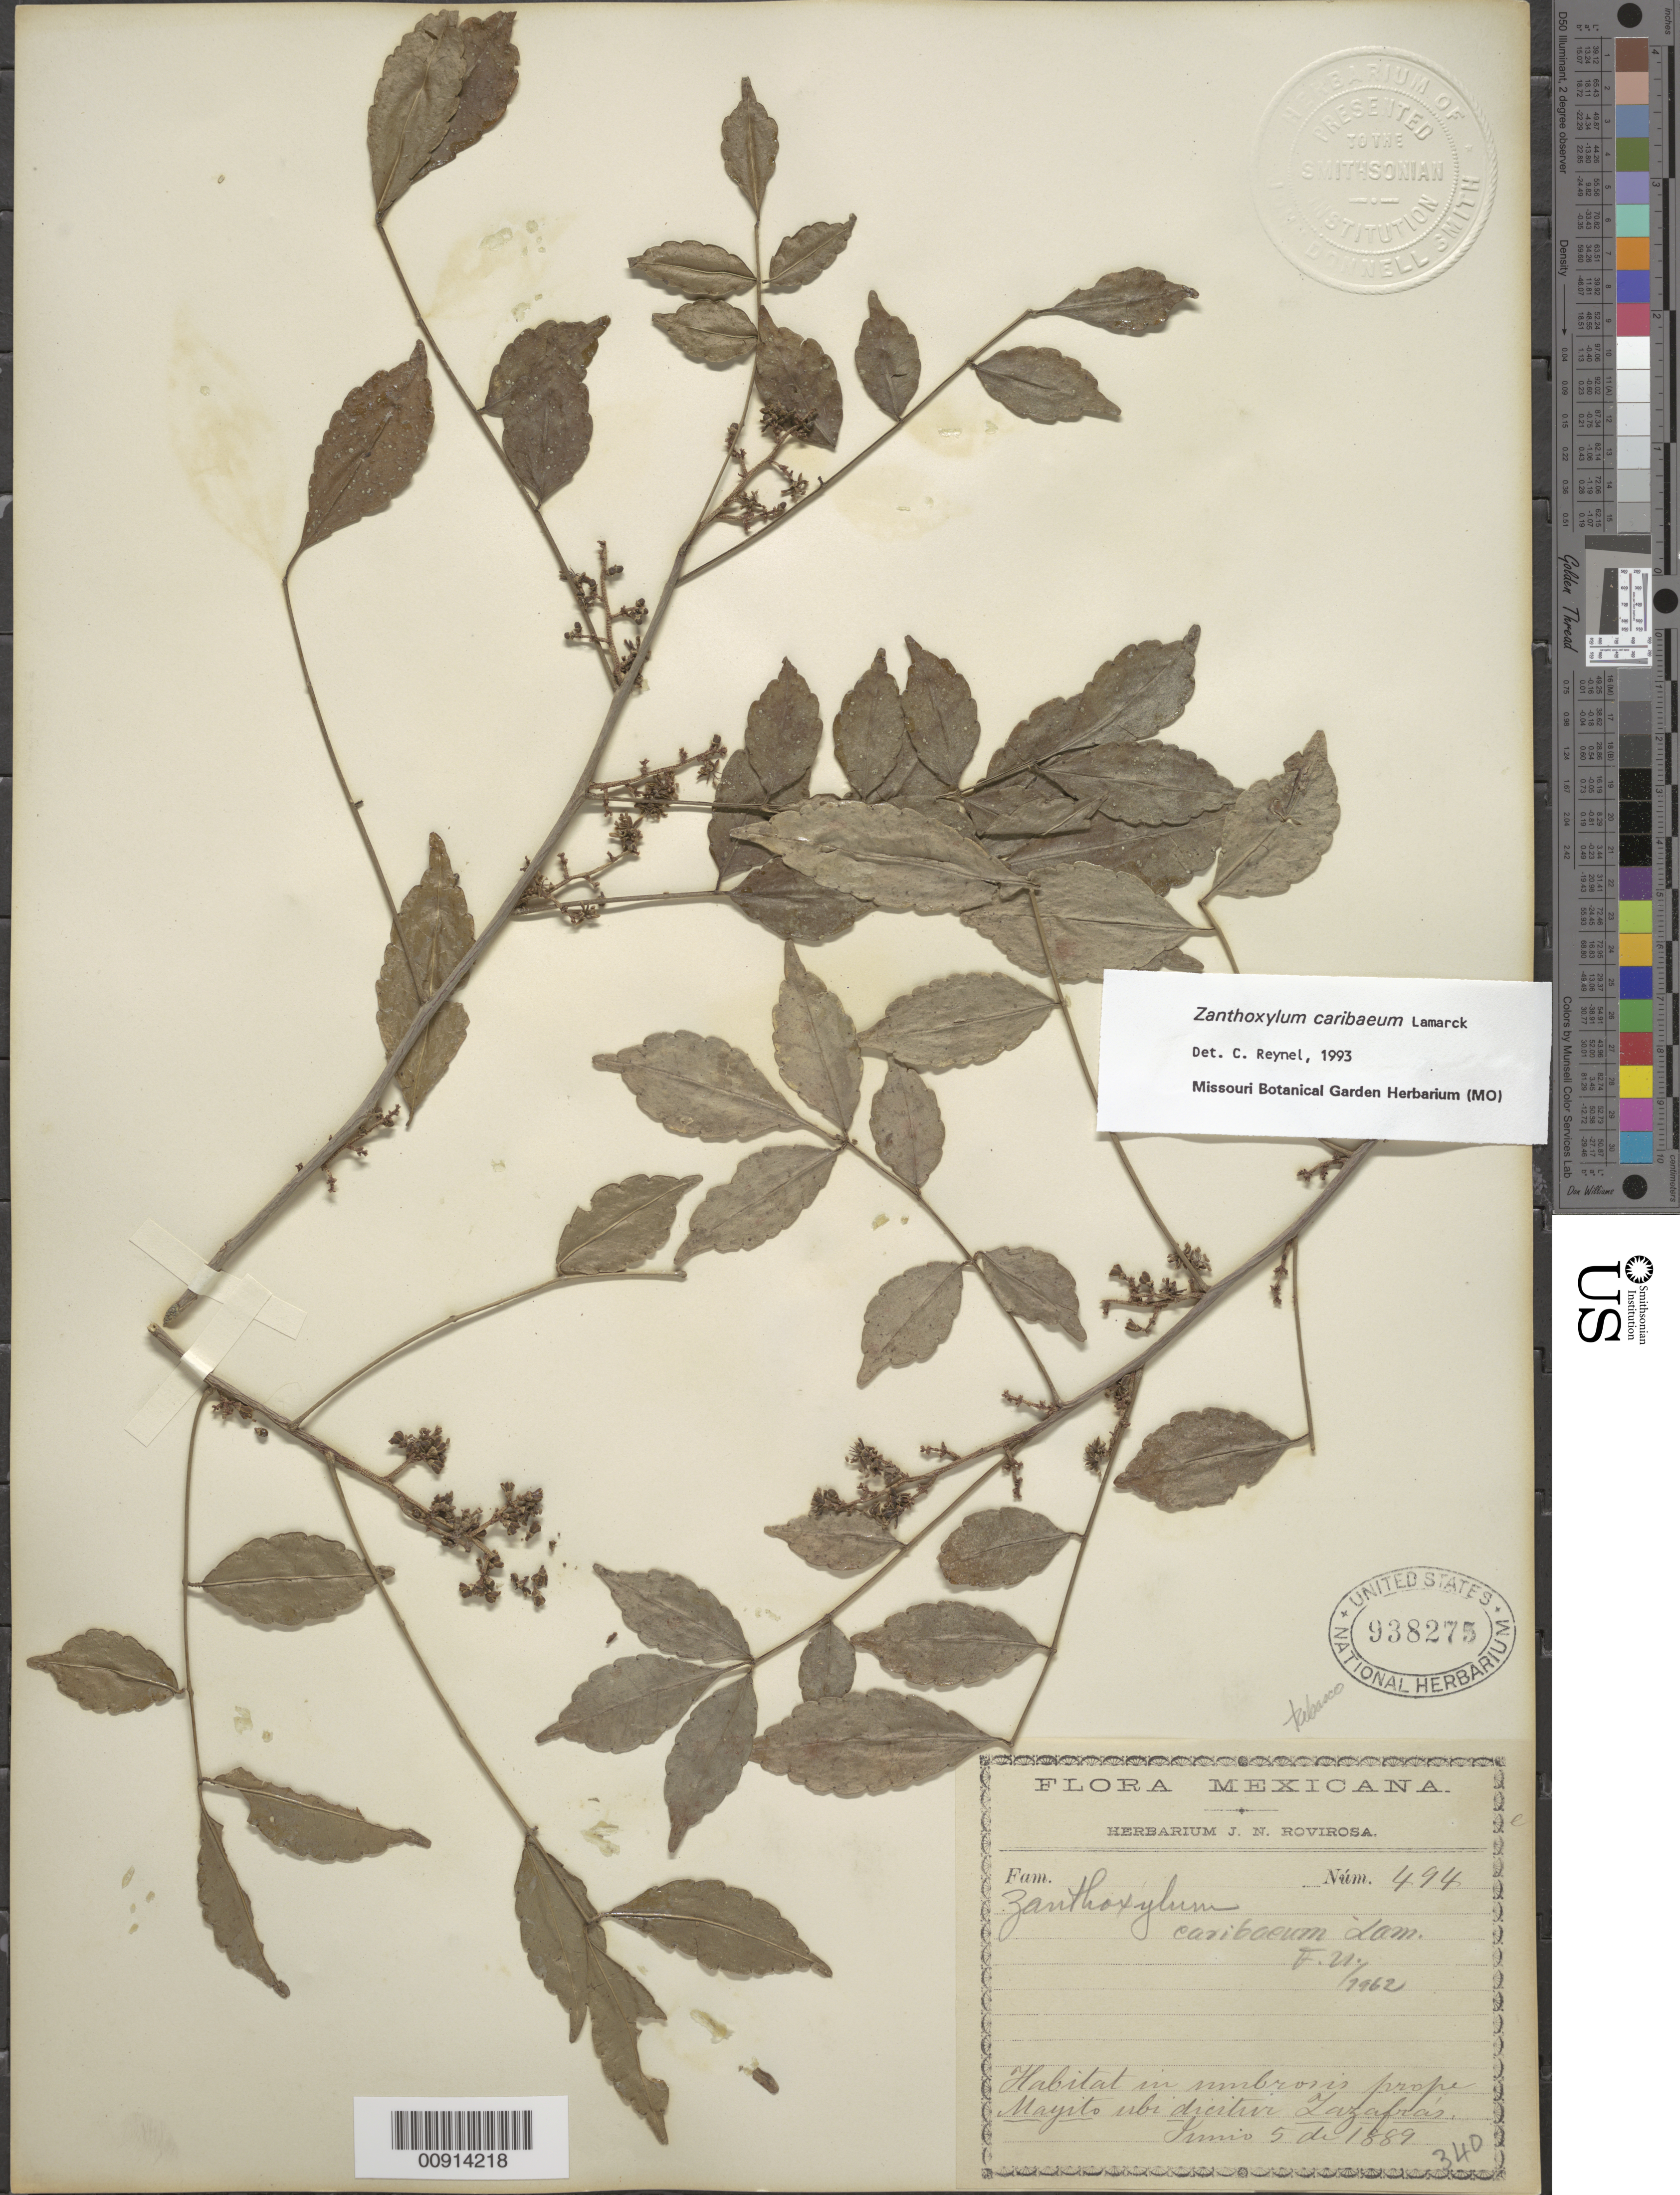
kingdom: Plantae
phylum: Tracheophyta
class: Magnoliopsida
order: Sapindales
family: Rutaceae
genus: Zanthoxylum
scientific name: Zanthoxylum caribaeum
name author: Lam.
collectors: J. N. Rovirosa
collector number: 494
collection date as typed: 05 Jun 1889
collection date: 1889-06-05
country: Mexico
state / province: Tabasco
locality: Prope Mayito.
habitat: In umbrosis.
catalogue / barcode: US 938275